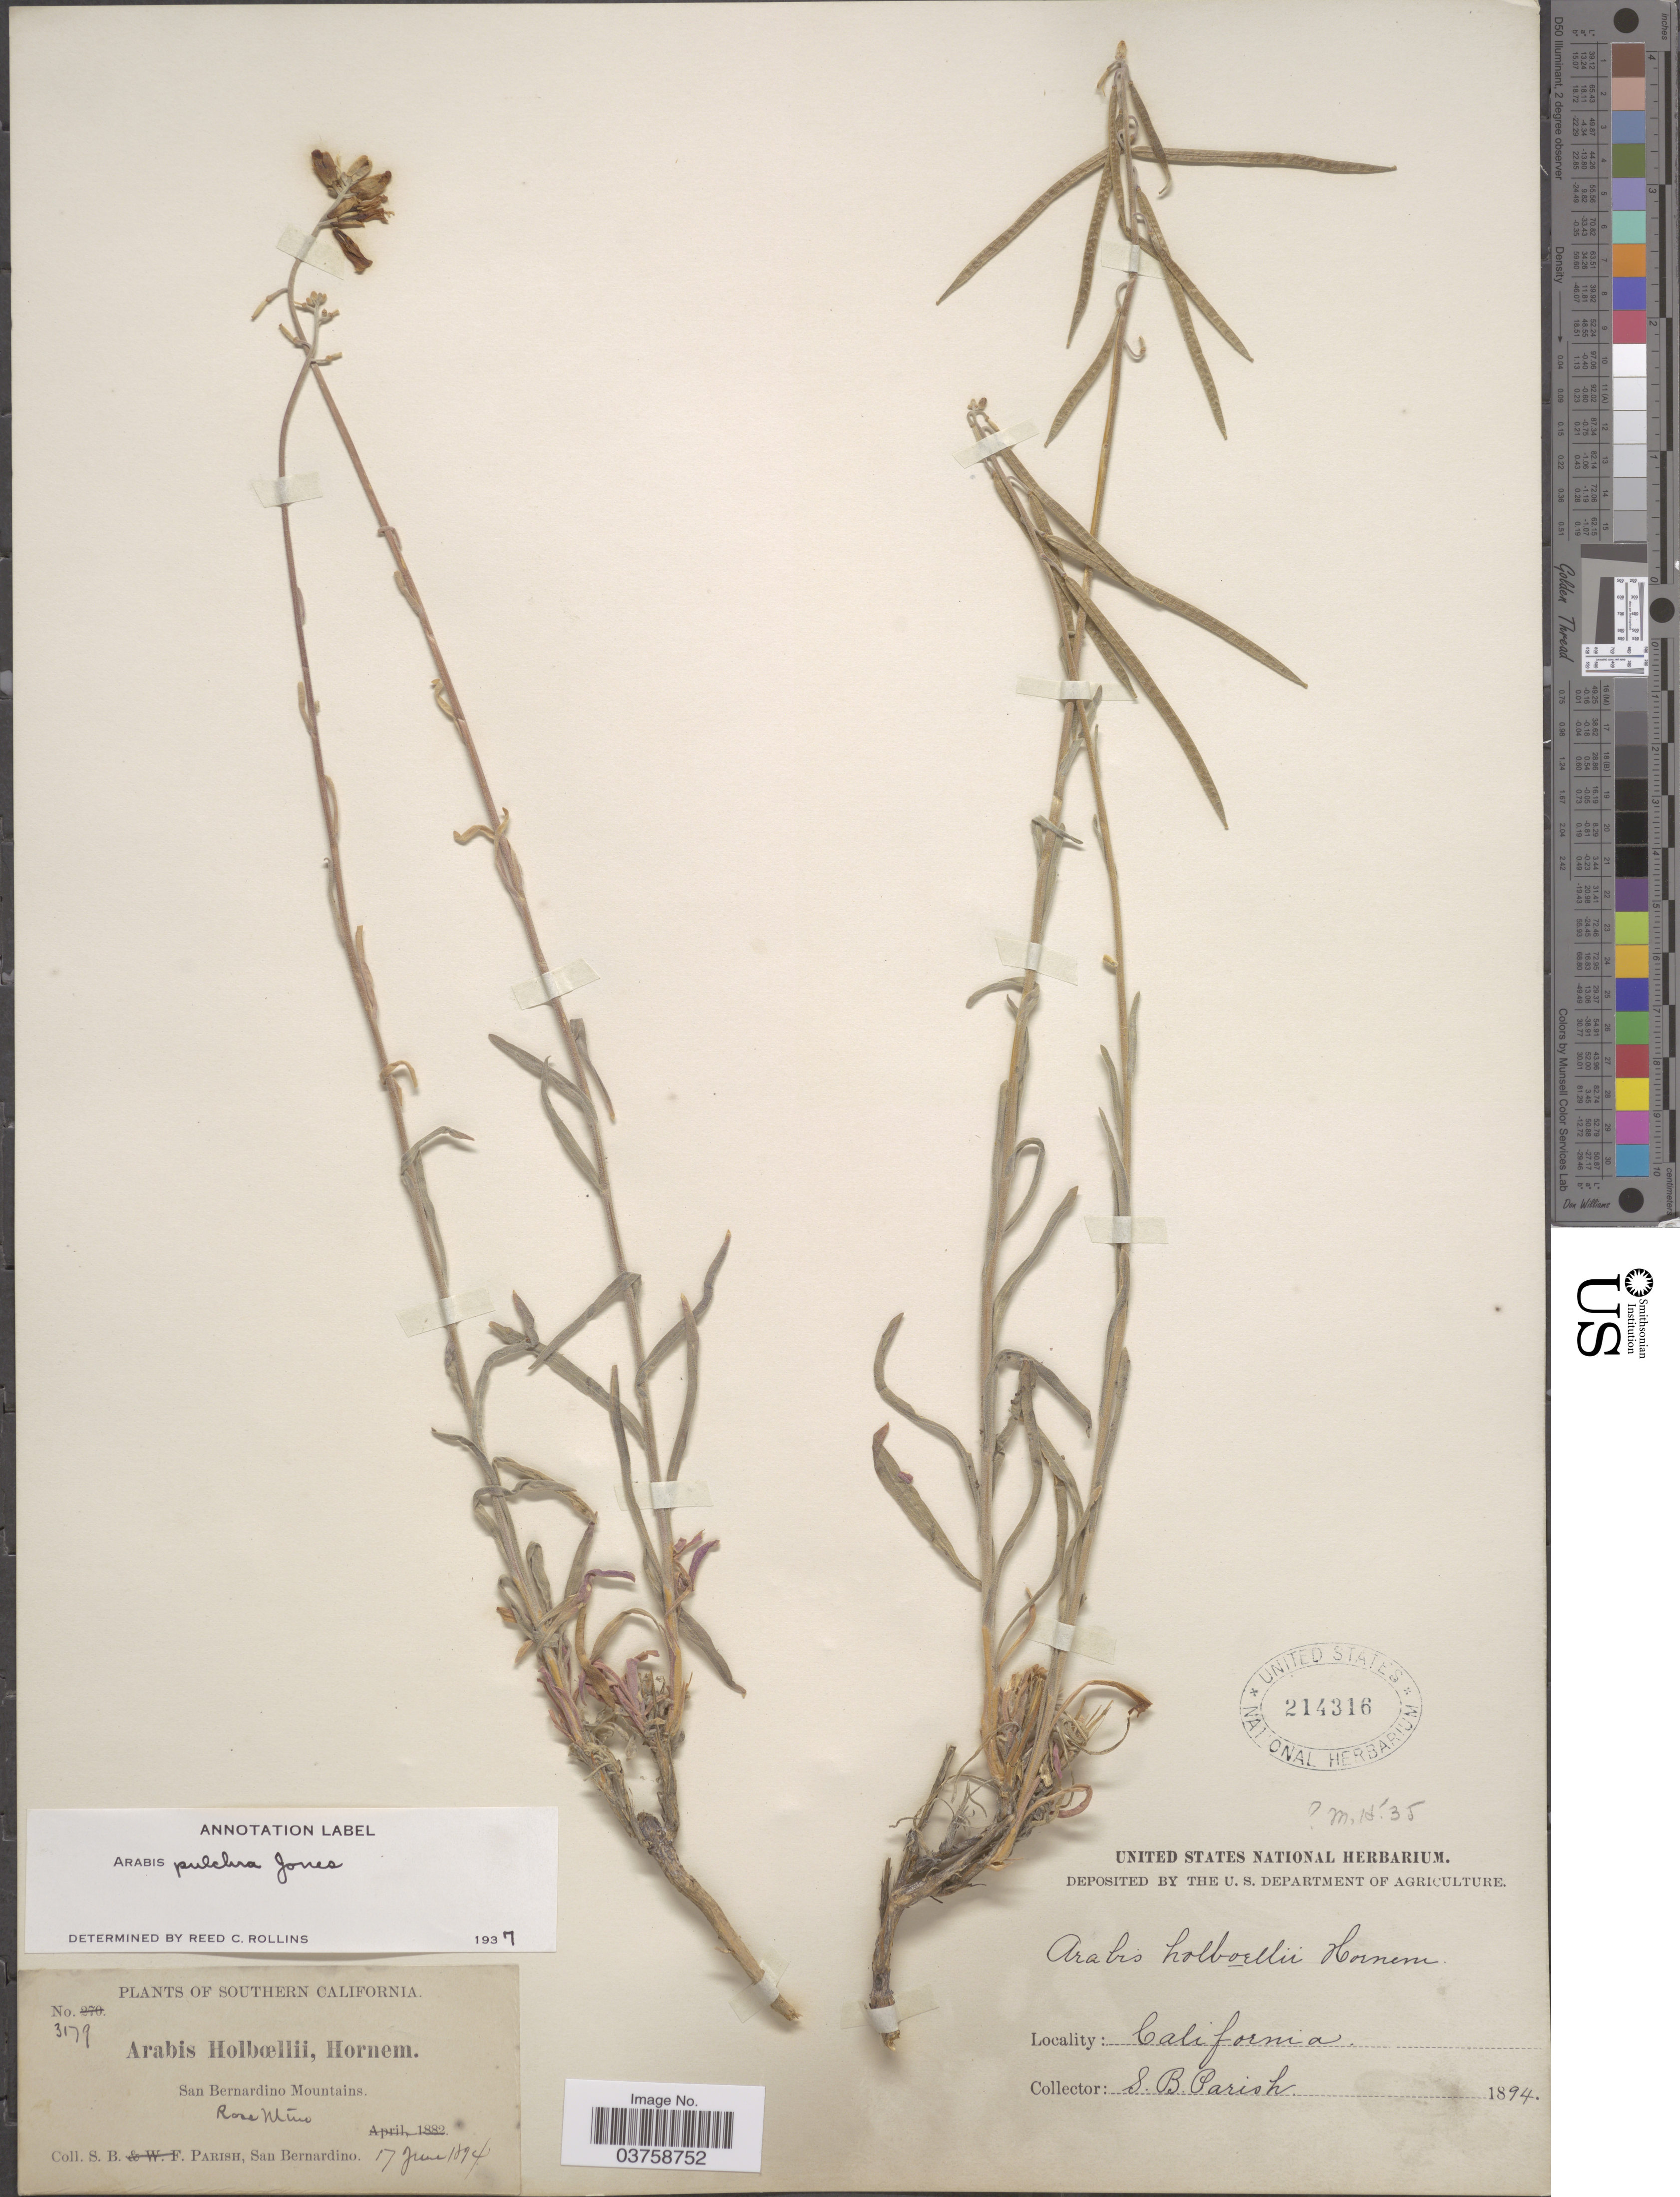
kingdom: Plantae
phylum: Tracheophyta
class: Magnoliopsida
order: Brassicales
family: Brassicaceae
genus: Arabis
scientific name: Arabis pulchra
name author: M.E. Jones ex S. Watson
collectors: S. B. Parish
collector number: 3179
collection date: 1894-06-17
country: United States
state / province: California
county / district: San Bernardino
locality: Southern California. San Bernardino Mountains. Rose Mine.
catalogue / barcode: US 214316